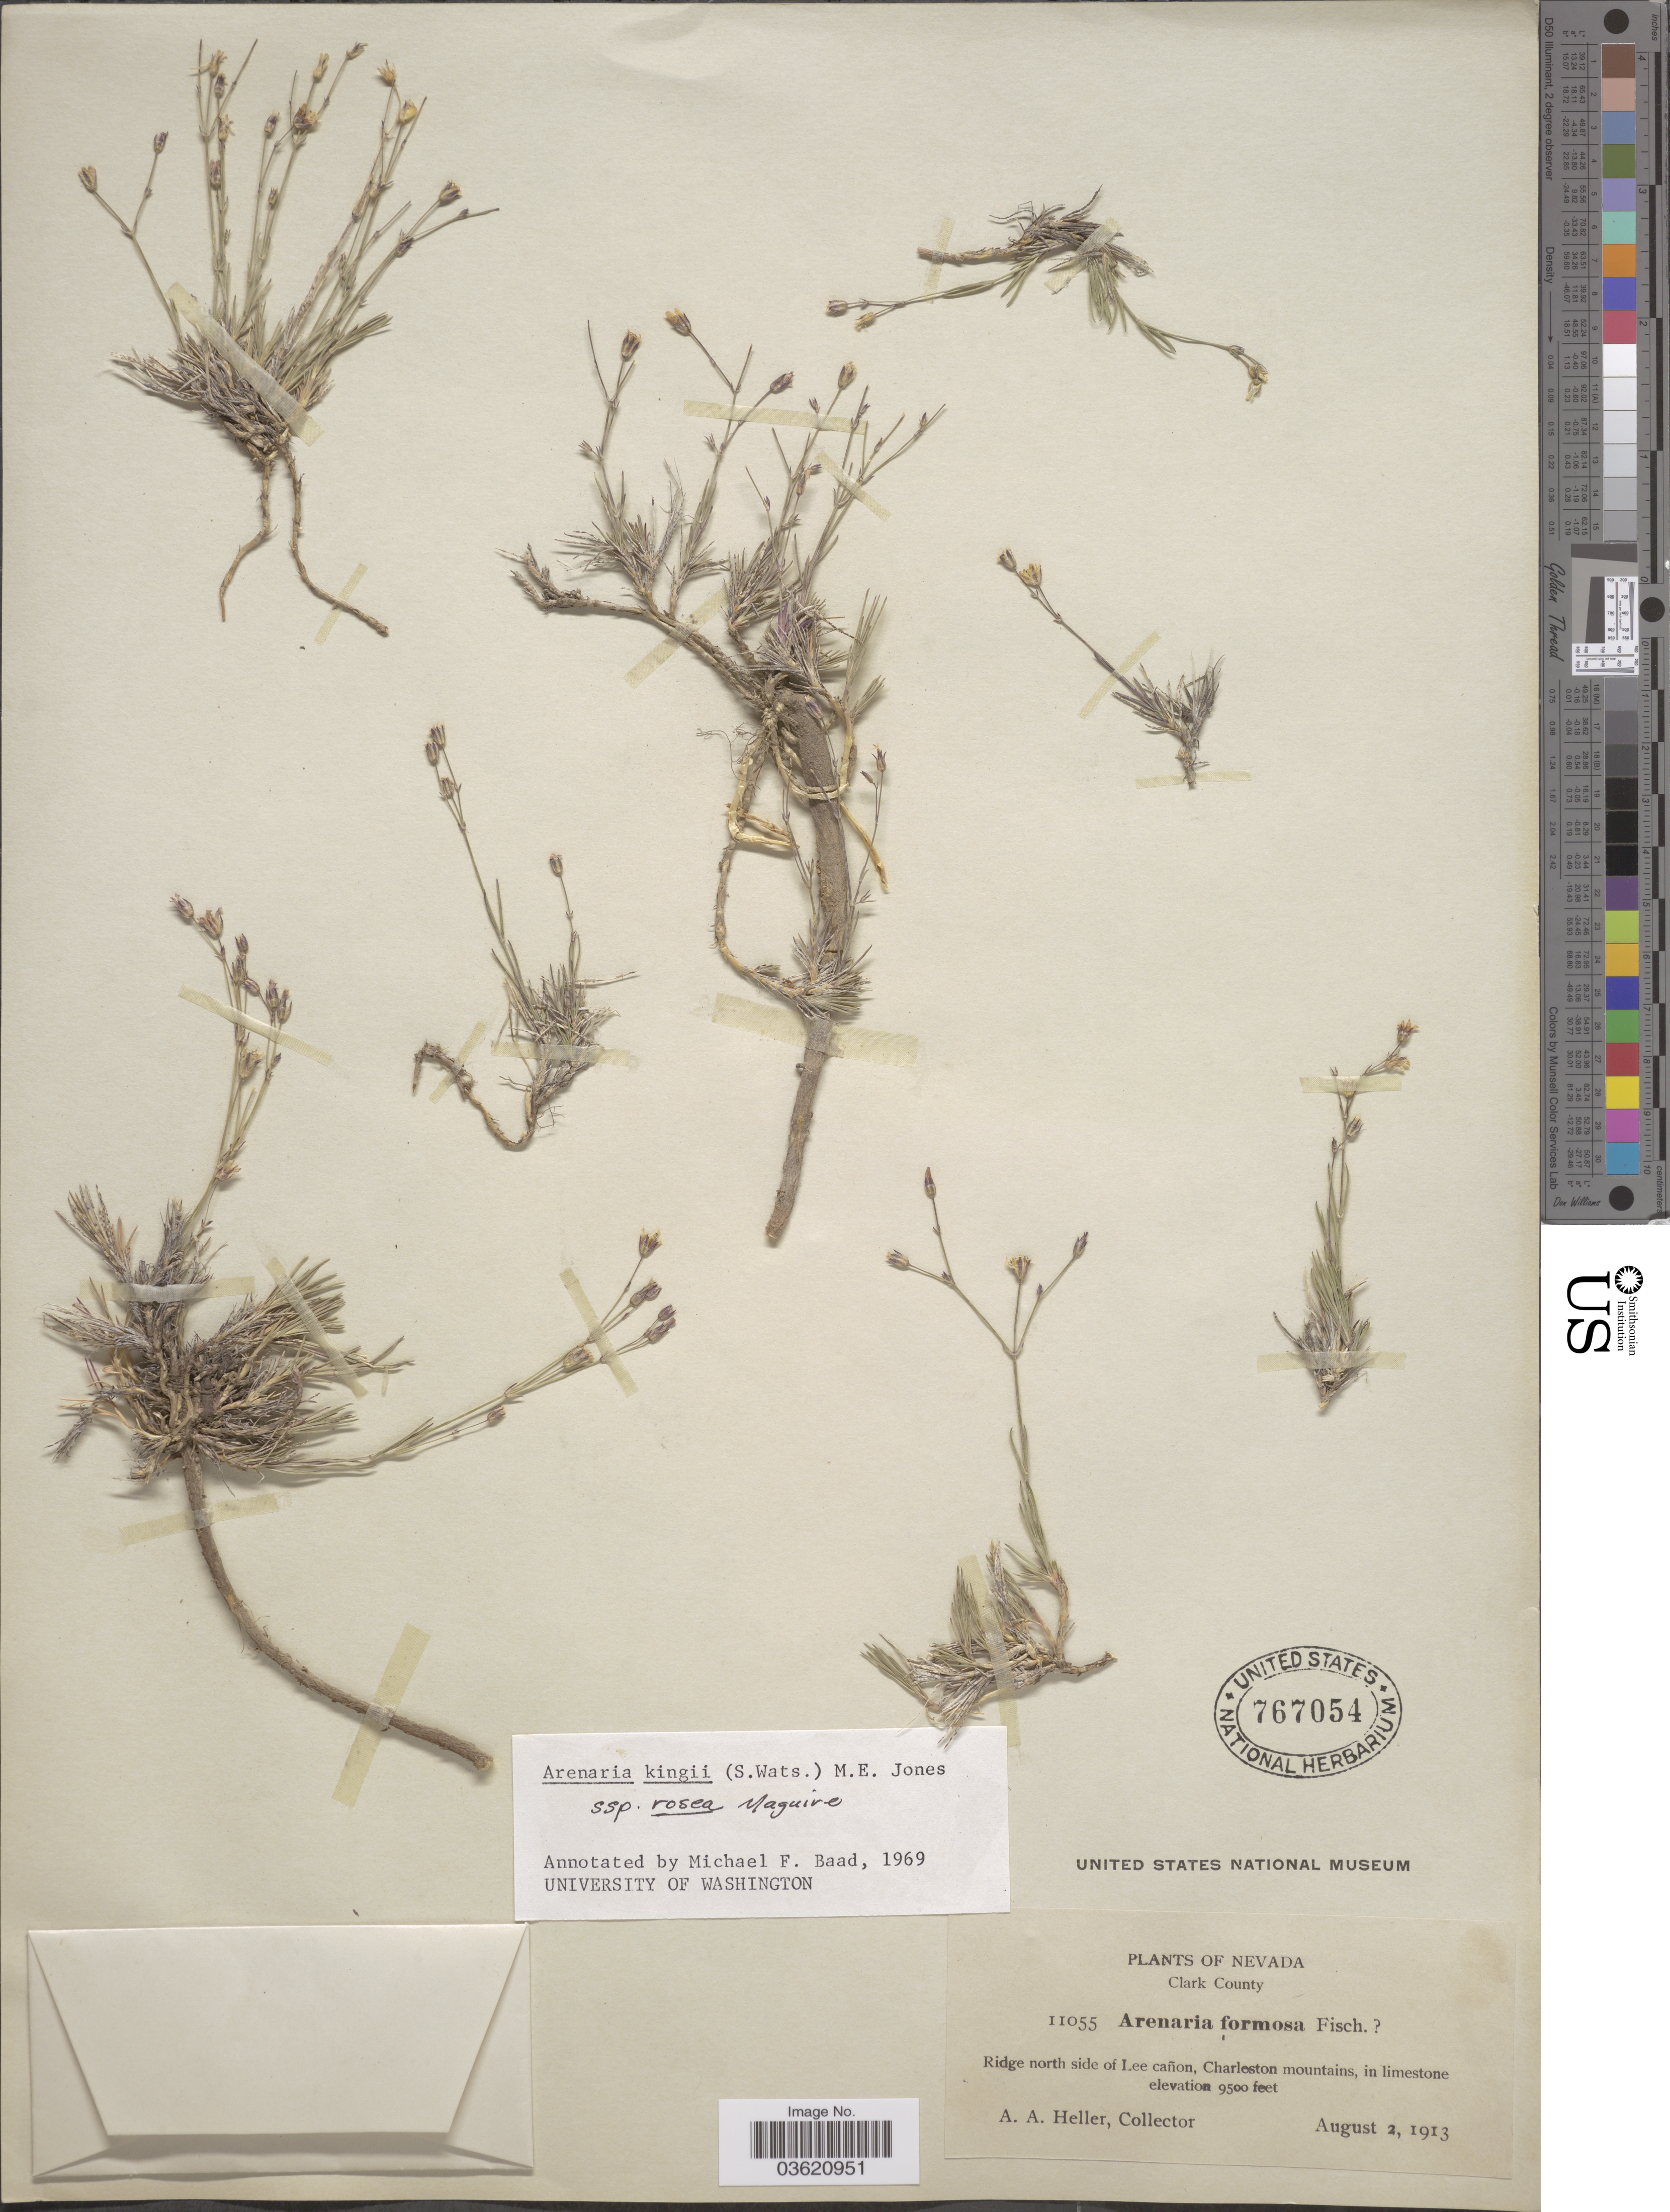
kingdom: Plantae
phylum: Tracheophyta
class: Magnoliopsida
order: Caryophyllales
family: Caryophyllaceae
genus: Eremogone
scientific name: Eremogone kingii var. glabrescens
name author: (S. Watson) Dorn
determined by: U.S. National Herbarium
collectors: A. A. Heller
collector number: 11055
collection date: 1913-08-02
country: United States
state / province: Nevada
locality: Clark County. Ridge north side of Lee cañon, Charleston mountains.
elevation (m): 2896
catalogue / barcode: US 767054